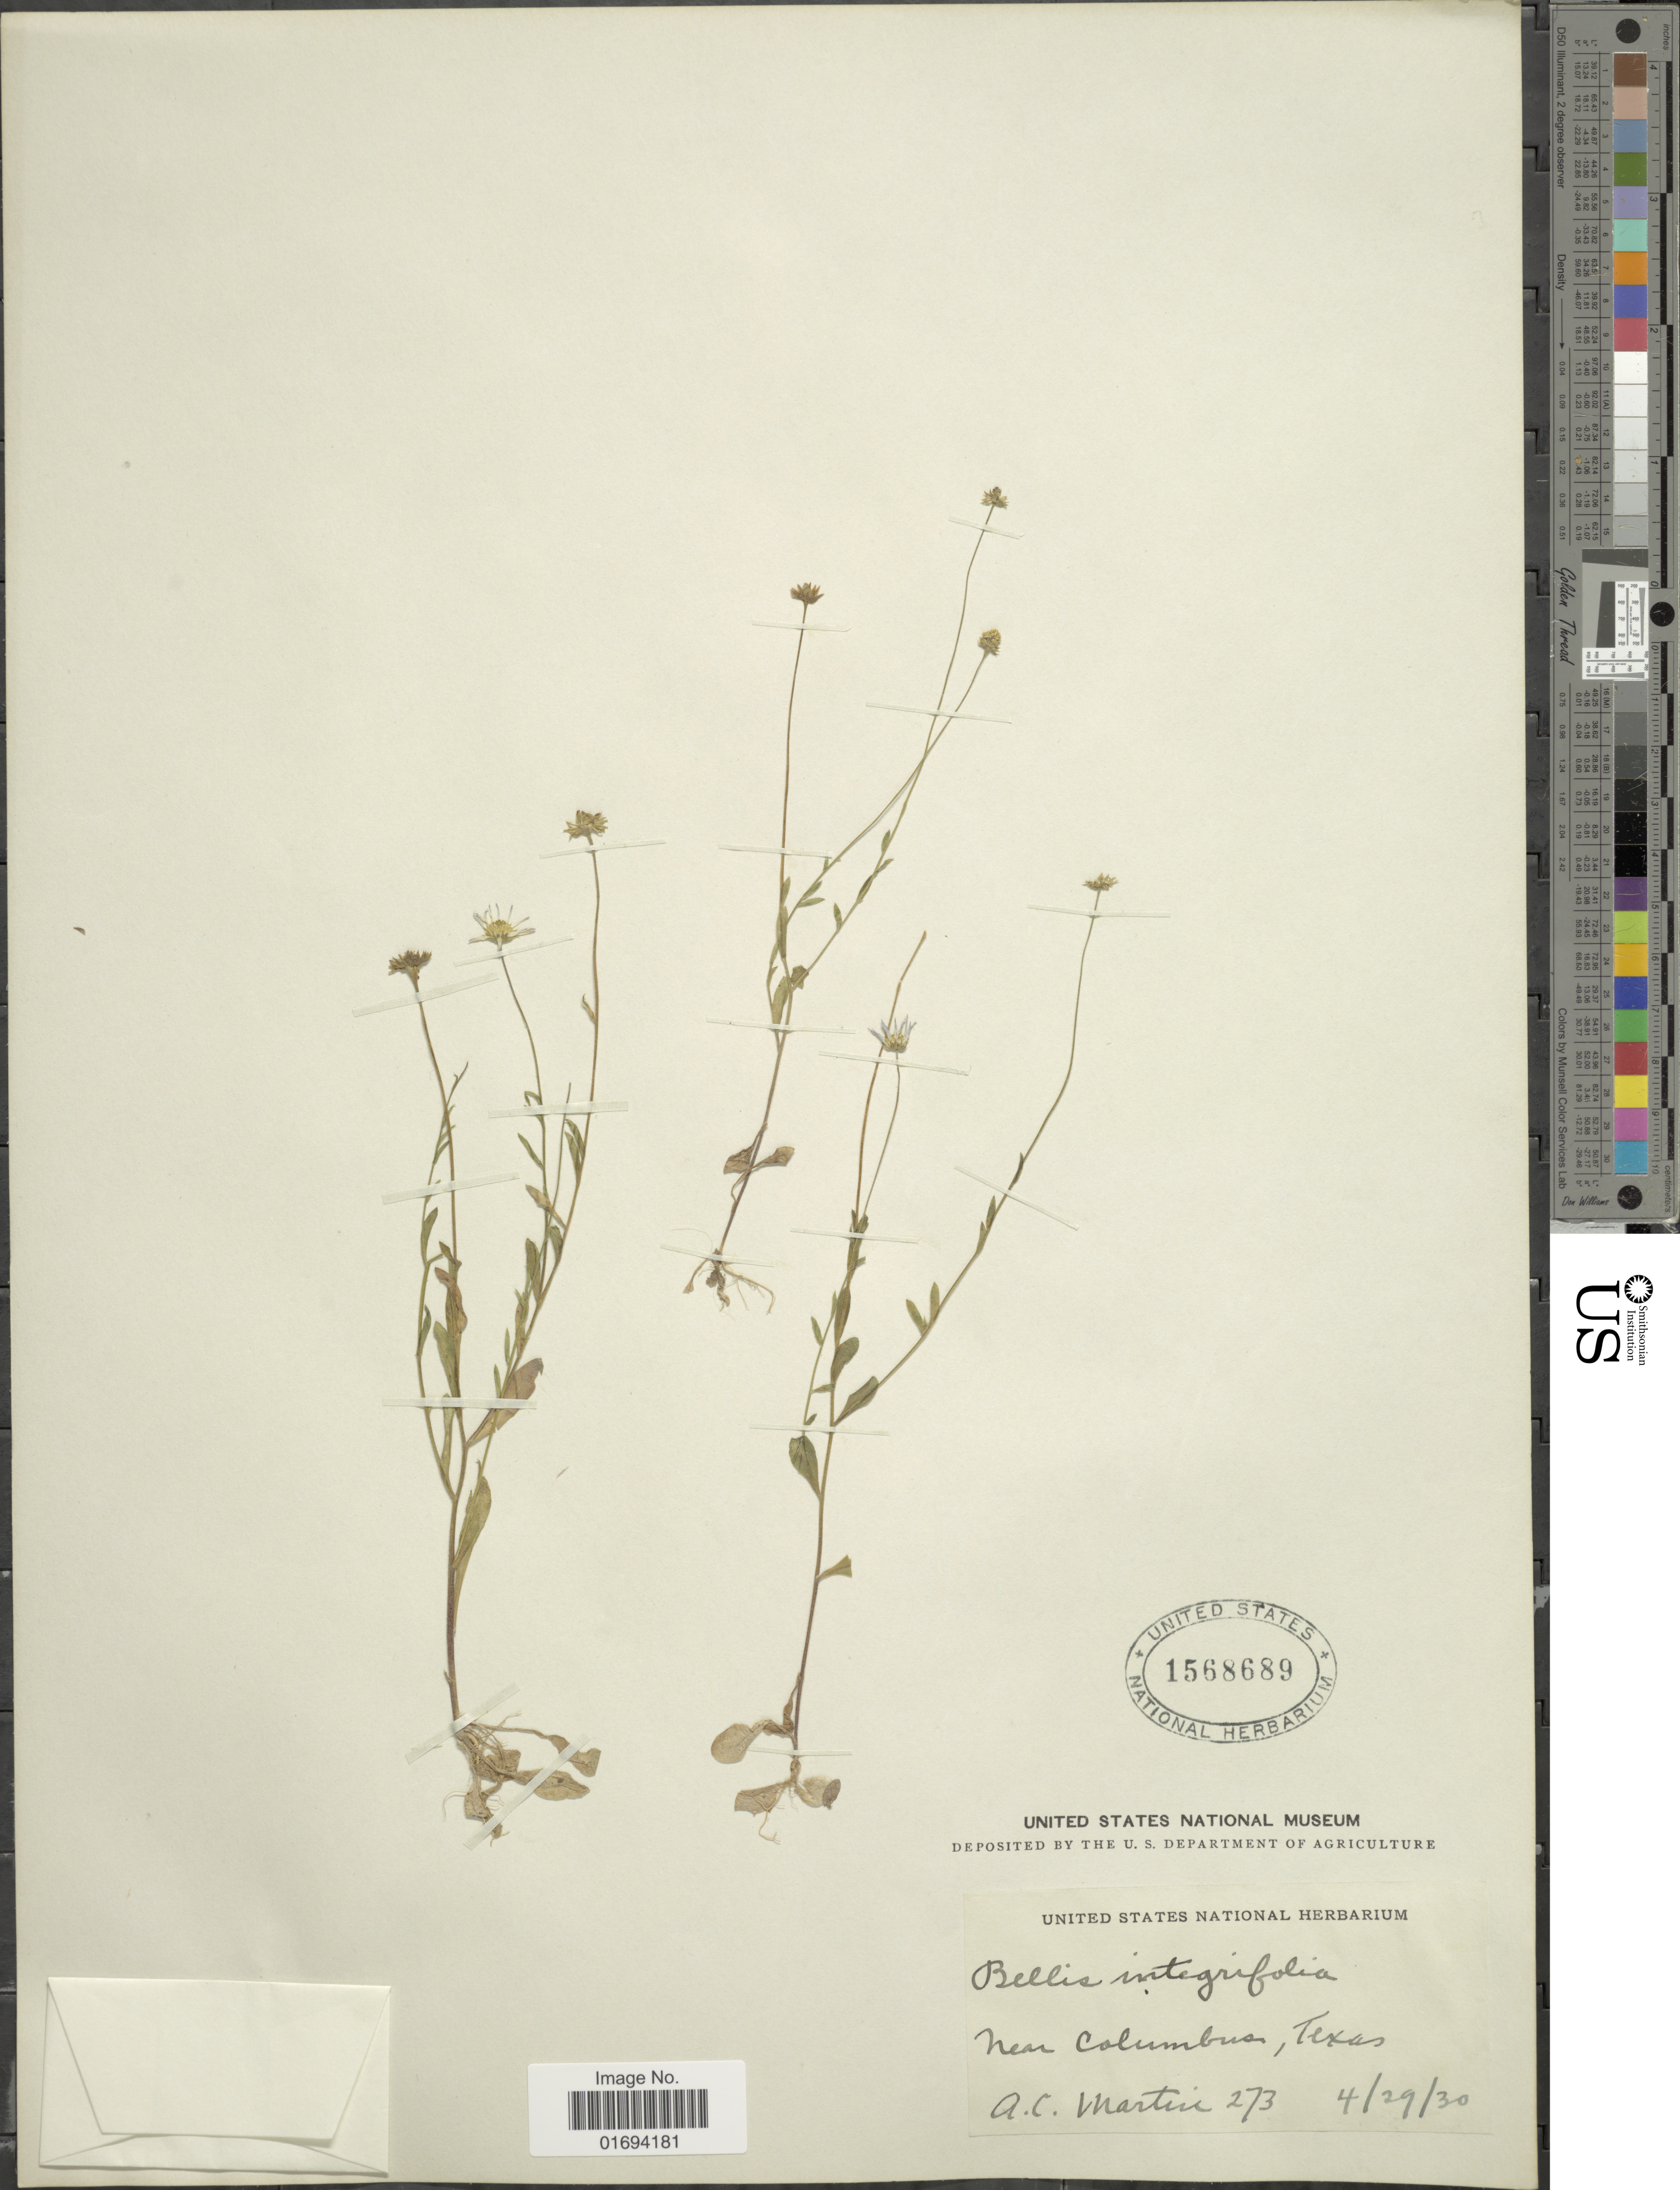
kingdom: Plantae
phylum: Tracheophyta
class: Magnoliopsida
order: Asterales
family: Asteraceae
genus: Astranthium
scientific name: Astranthium integrifolium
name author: (Michx.) Nutt.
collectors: A. C. Martin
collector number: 273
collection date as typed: Transcribed d/m/y: 29/4/30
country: United States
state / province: Texas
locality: Near Columbus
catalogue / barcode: US 1568689